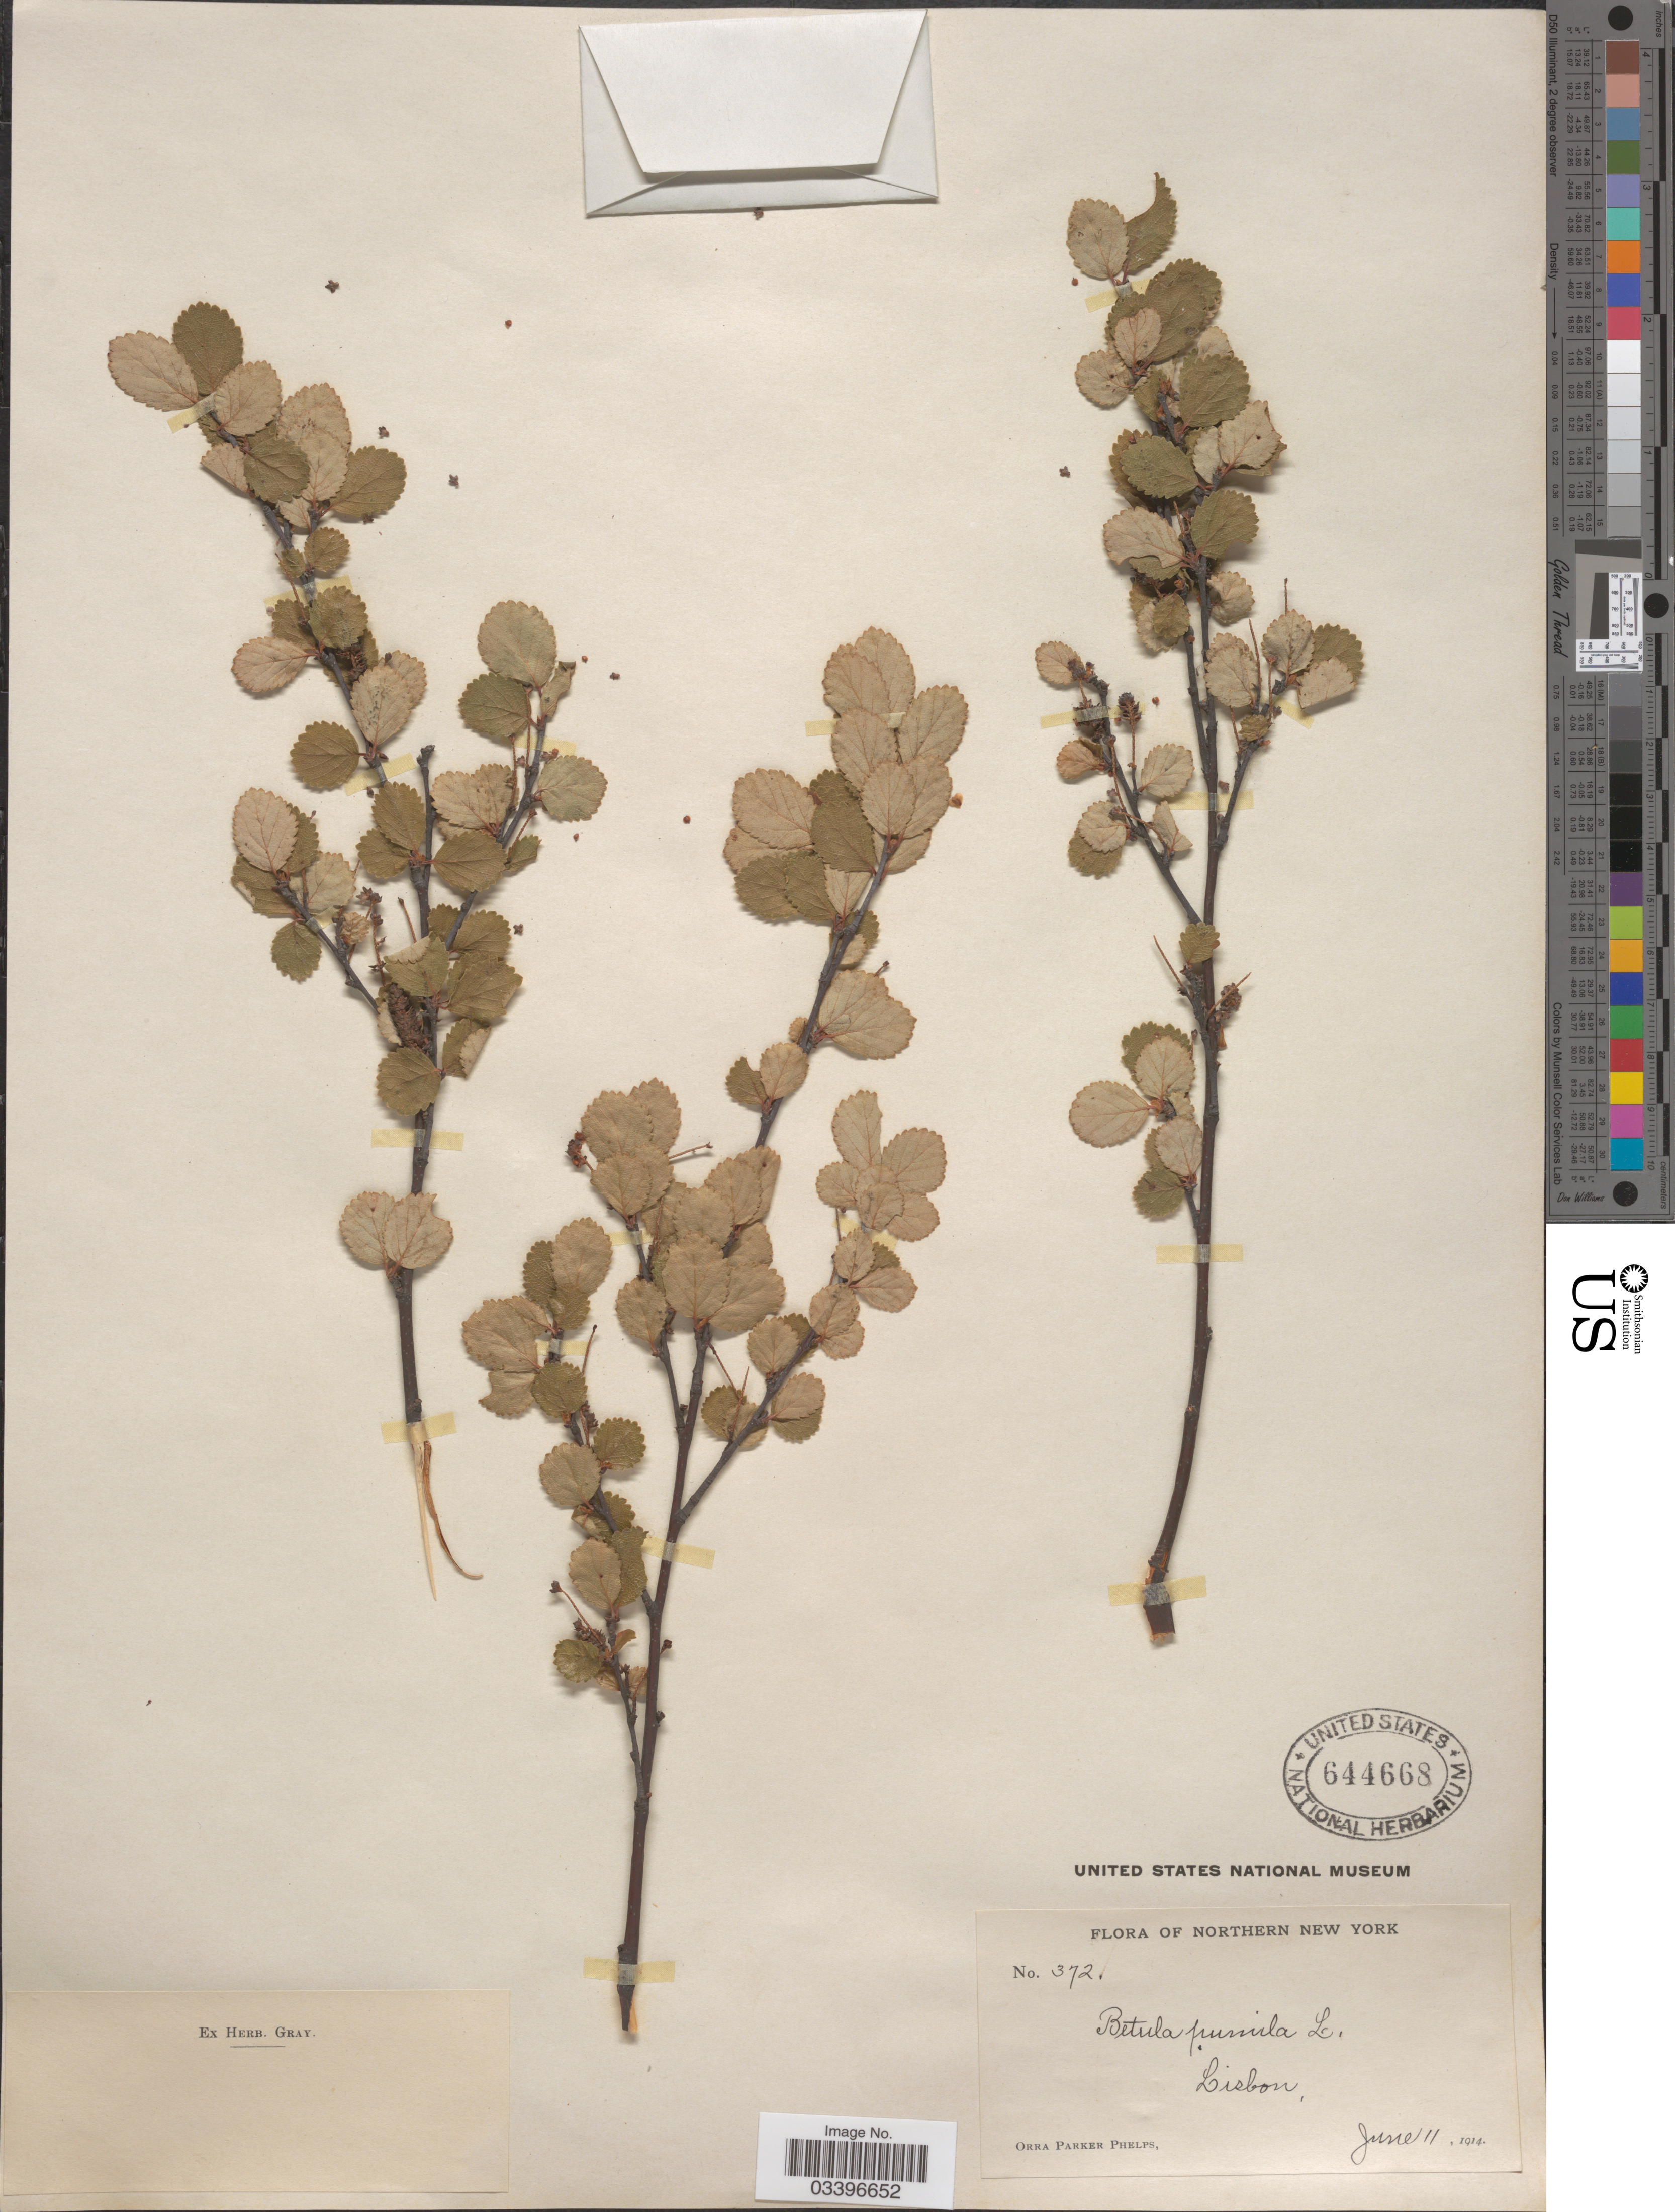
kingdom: Plantae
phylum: Tracheophyta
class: Magnoliopsida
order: Fagales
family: Betulaceae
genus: Betula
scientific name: Betula pumila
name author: L.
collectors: O. P. Phelps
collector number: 372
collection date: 1914-06-11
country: United States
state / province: New York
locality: Northern New York. Lisbon.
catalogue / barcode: US 644668